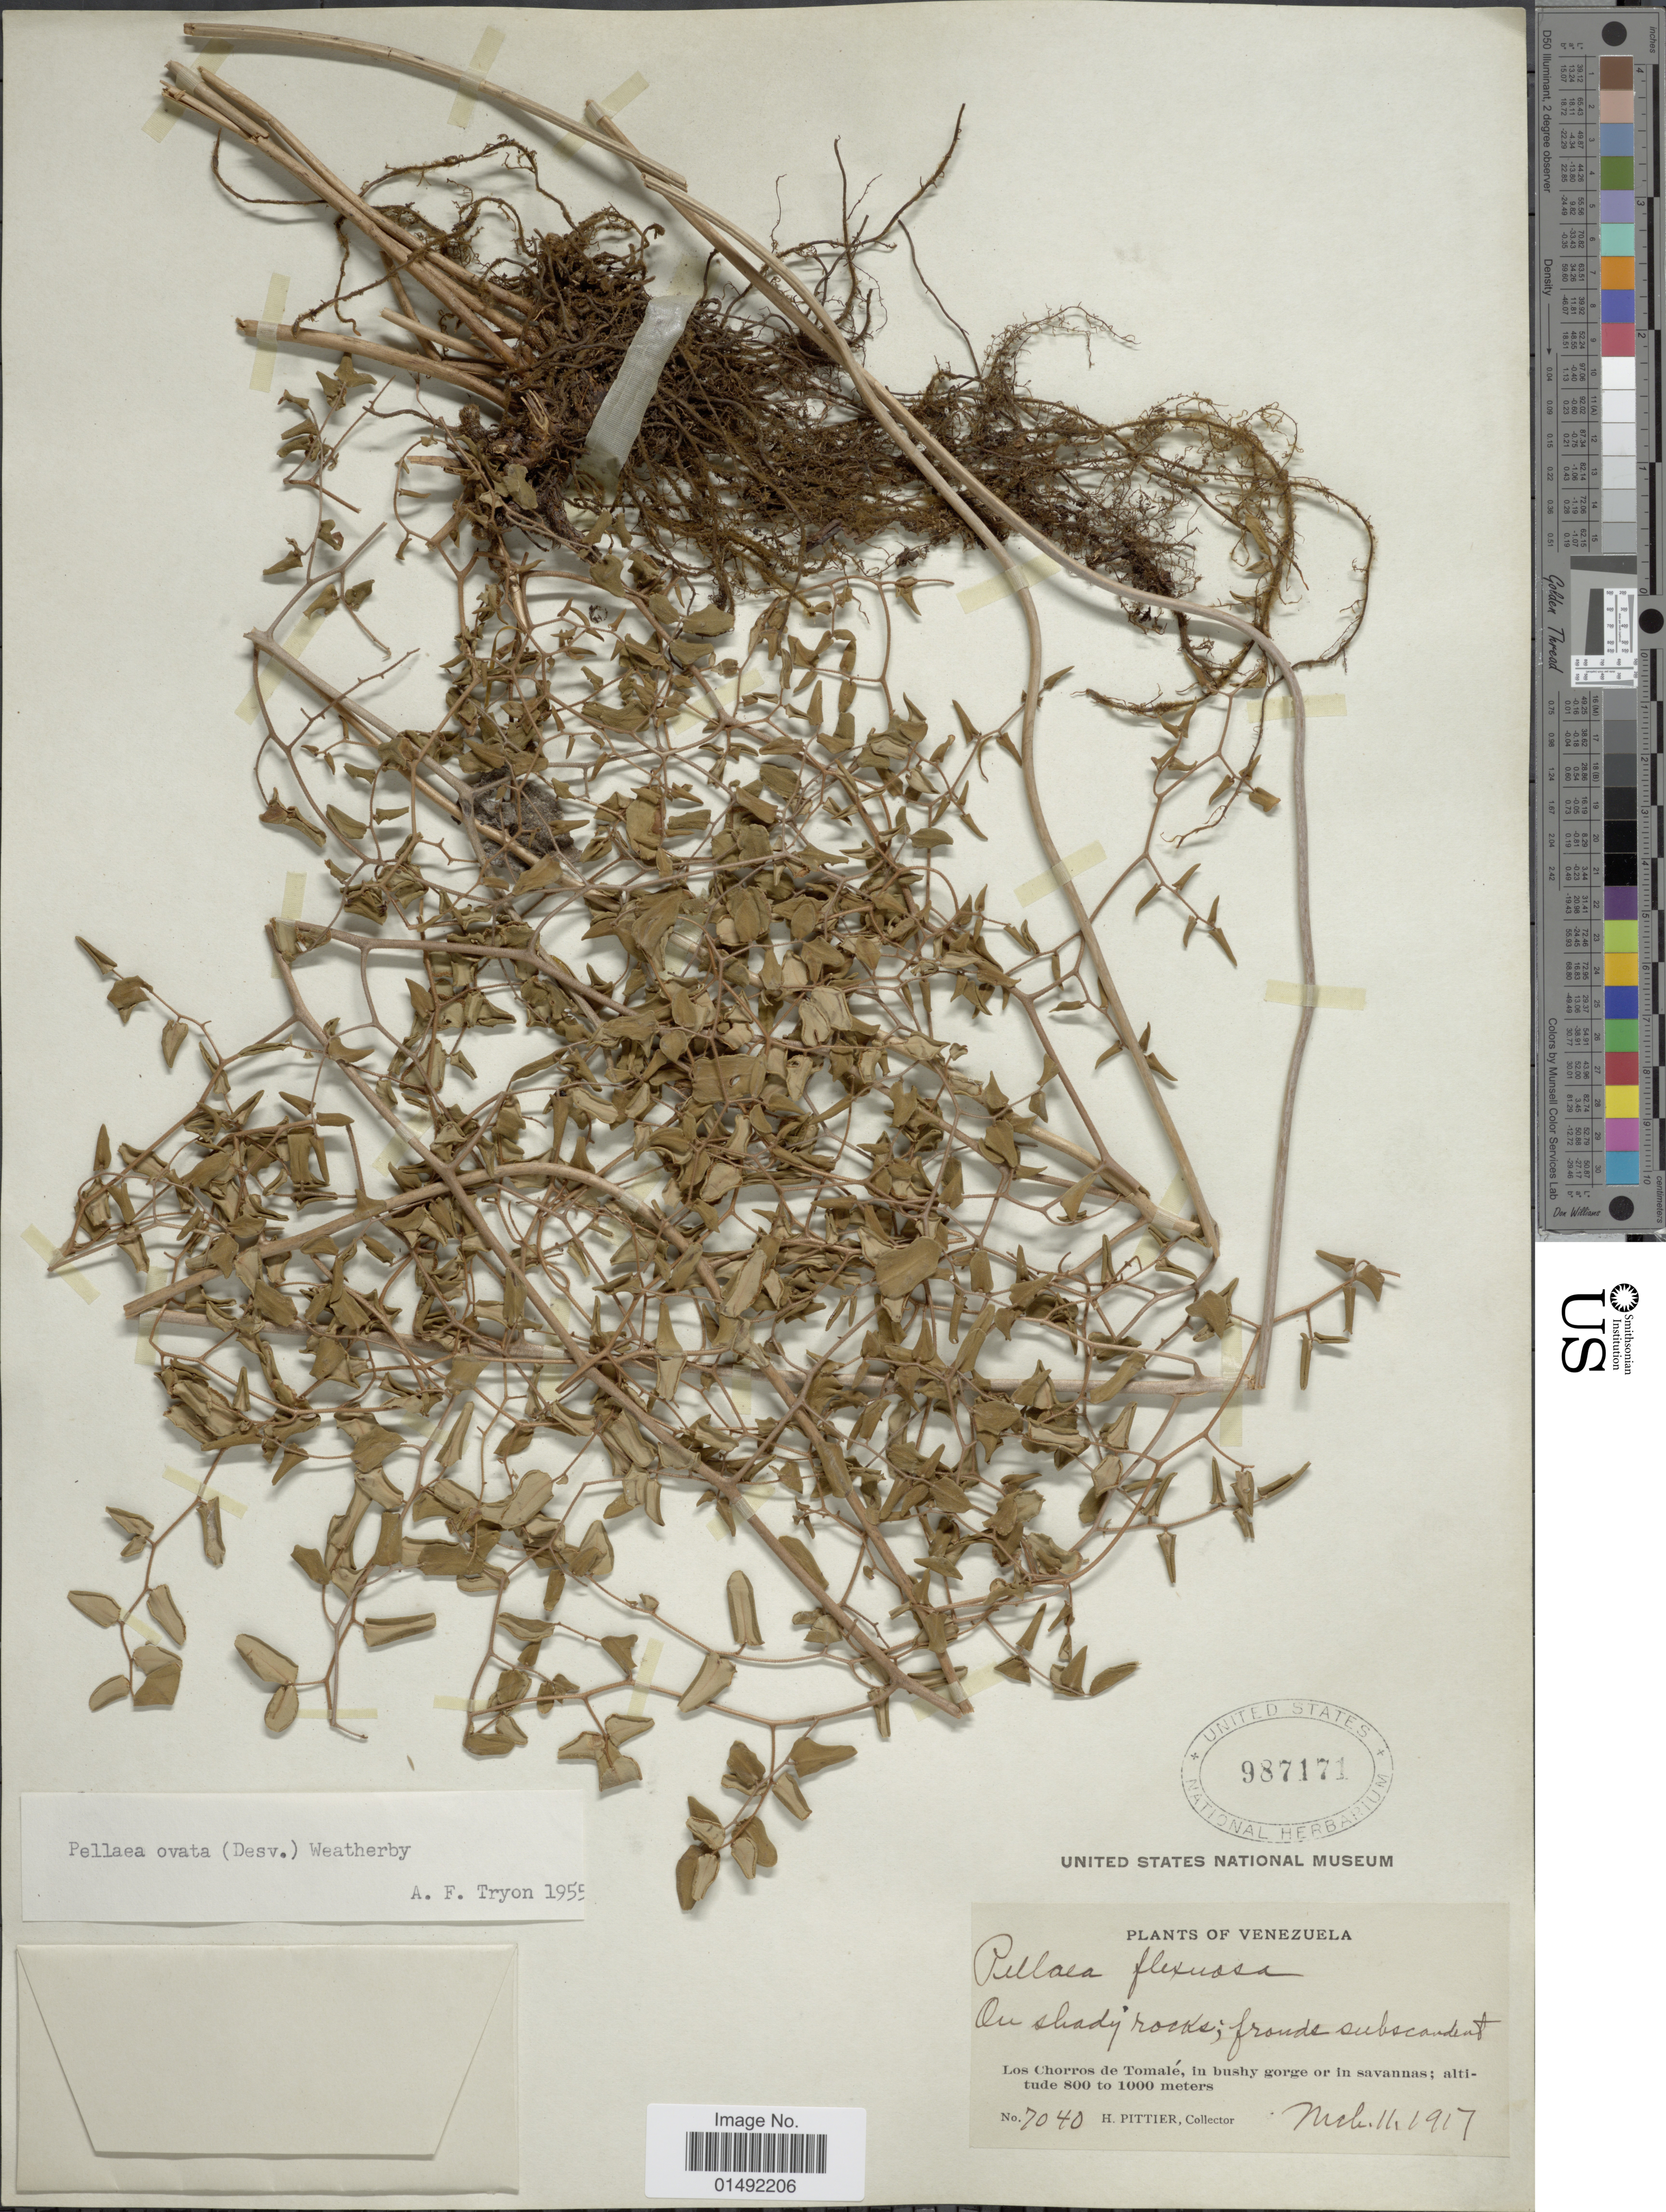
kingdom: Plantae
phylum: Tracheophyta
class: Polypodiopsida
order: Polypodiales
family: Pteridaceae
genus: Pellaea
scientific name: Pellaea ovata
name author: (Desv.) Weath.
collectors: H. F. Pittier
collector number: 7040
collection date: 1917-03-11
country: Venezuela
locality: Los Chorros de Tomalé, in bushy gorge or in savannas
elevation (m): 800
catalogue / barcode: US 987171